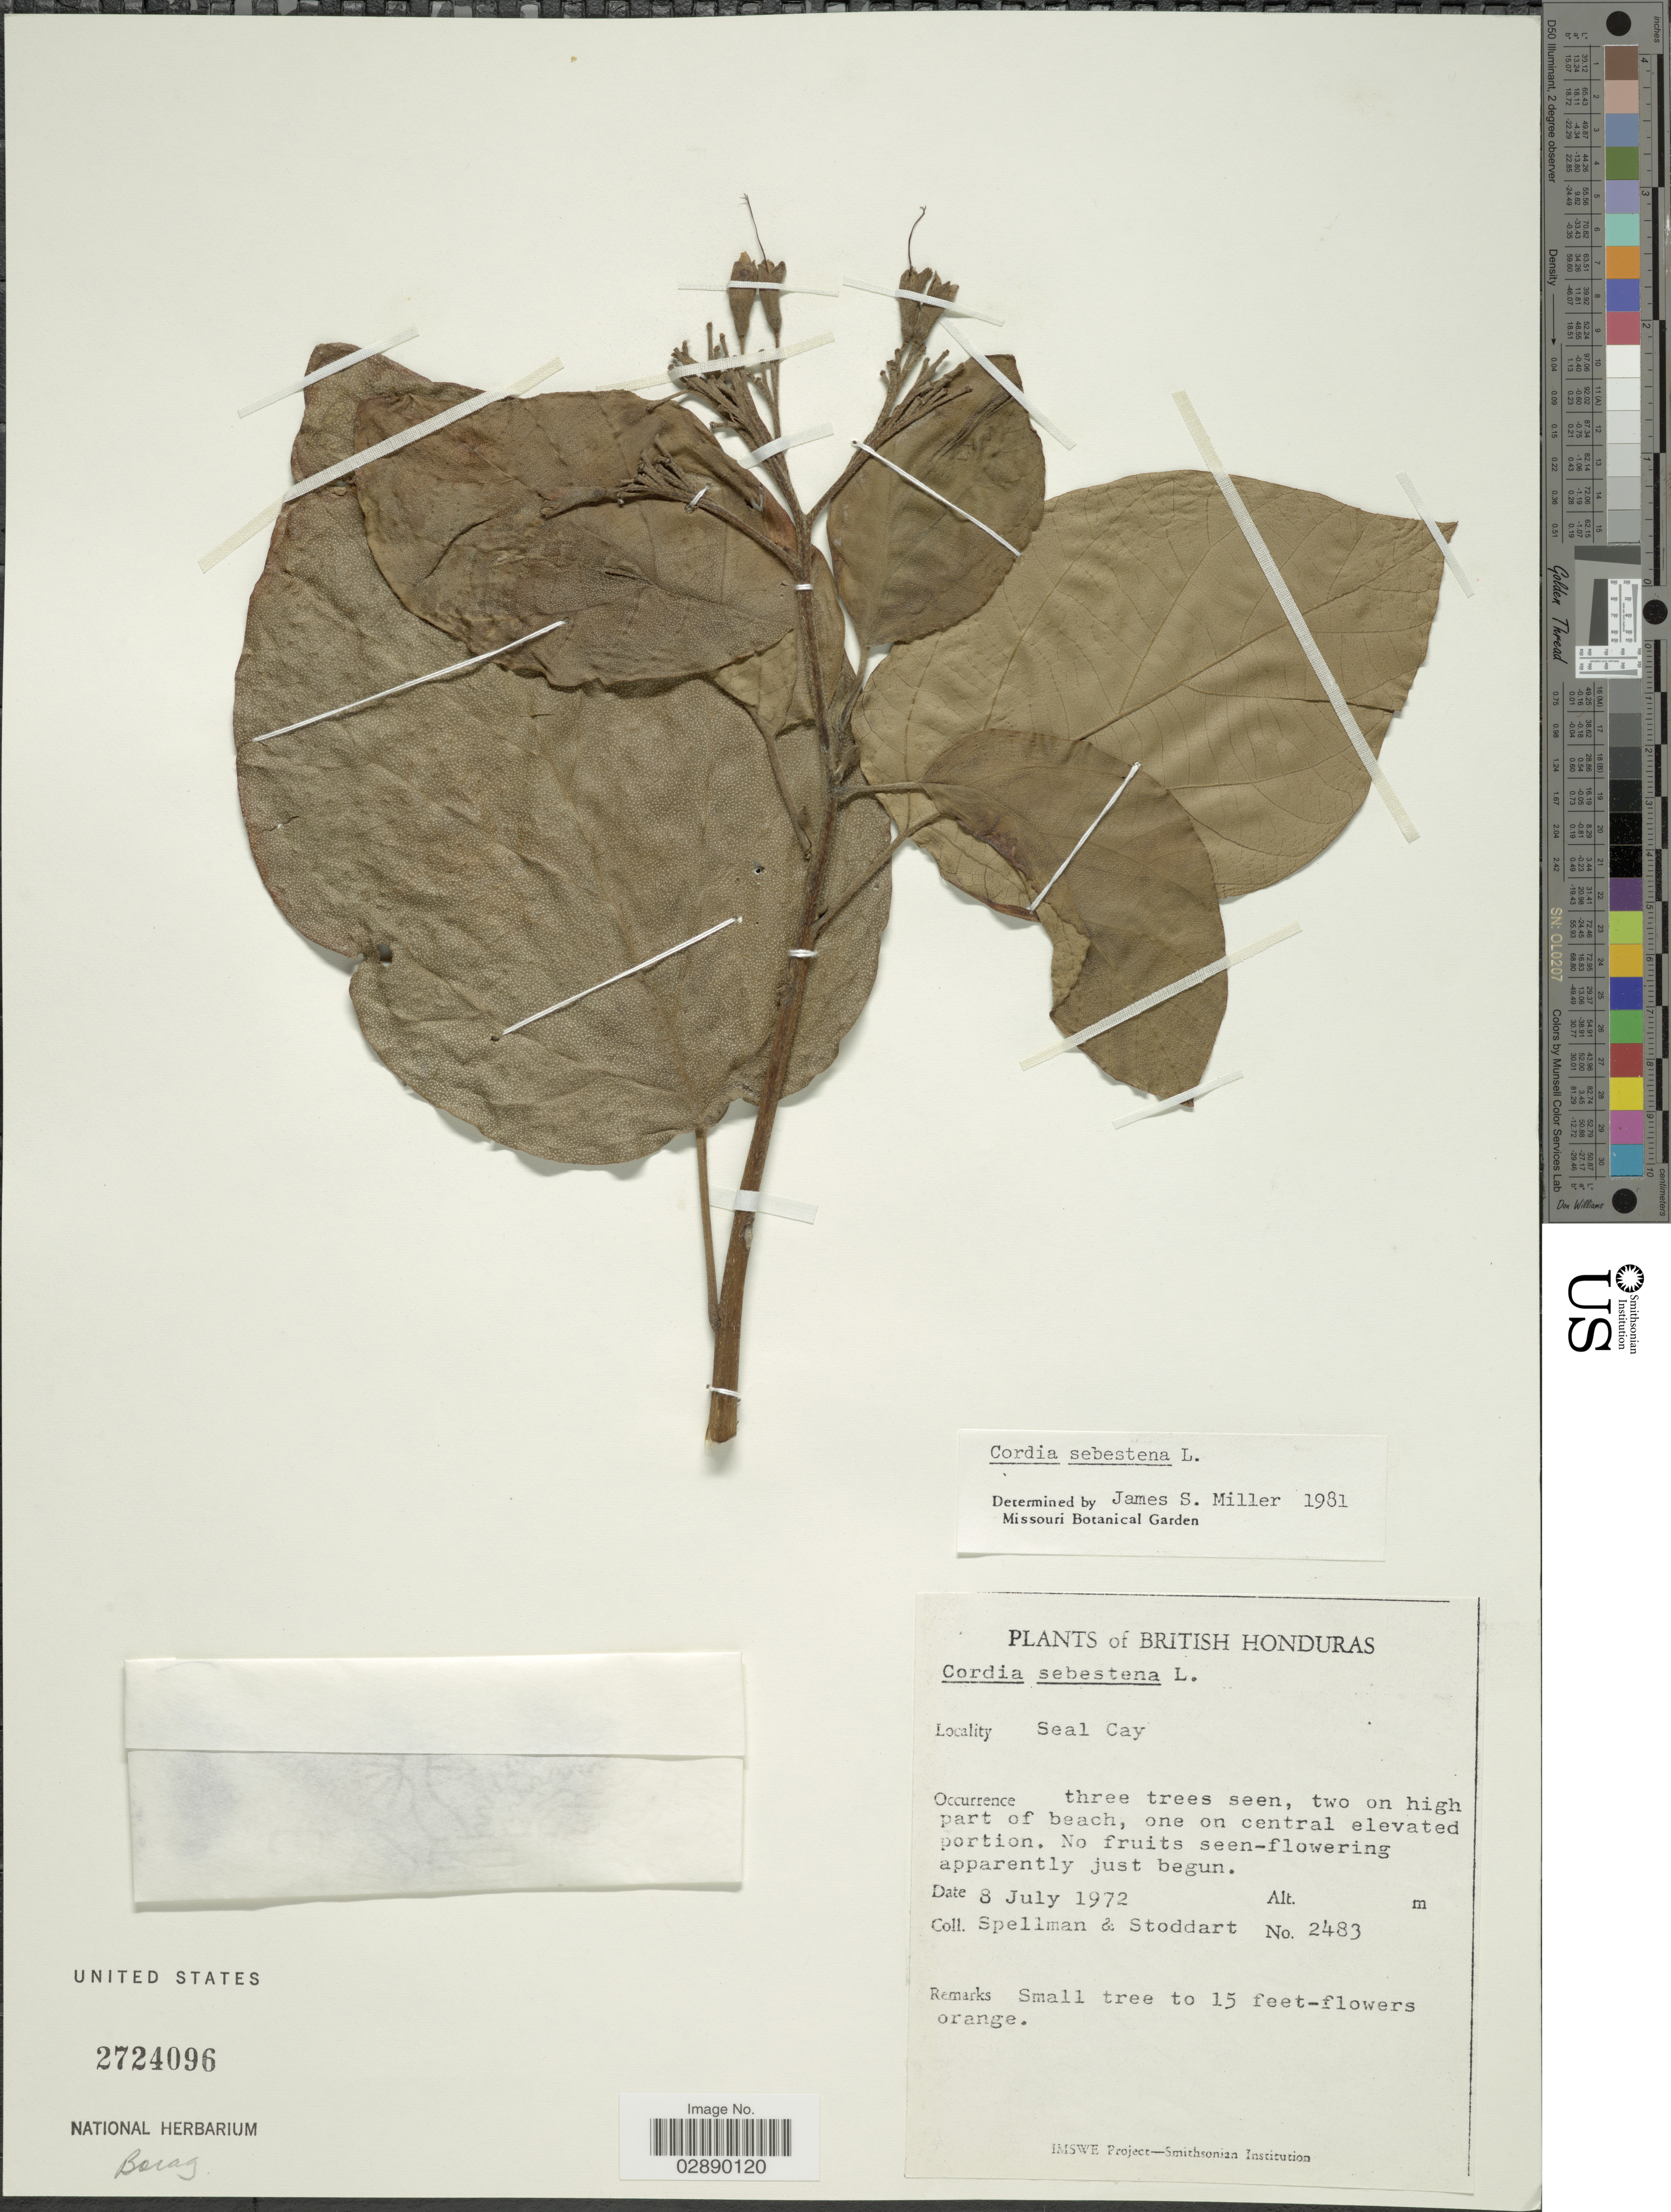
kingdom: Plantae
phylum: Tracheophyta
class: Magnoliopsida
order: Boraginales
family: Cordiaceae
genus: Cordia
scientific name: Cordia sebestena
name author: L.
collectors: Spellman, -- & -. Stoddart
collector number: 2483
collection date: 1972-07-08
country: Belize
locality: British Honduras. Seal Cay.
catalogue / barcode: US 2724096